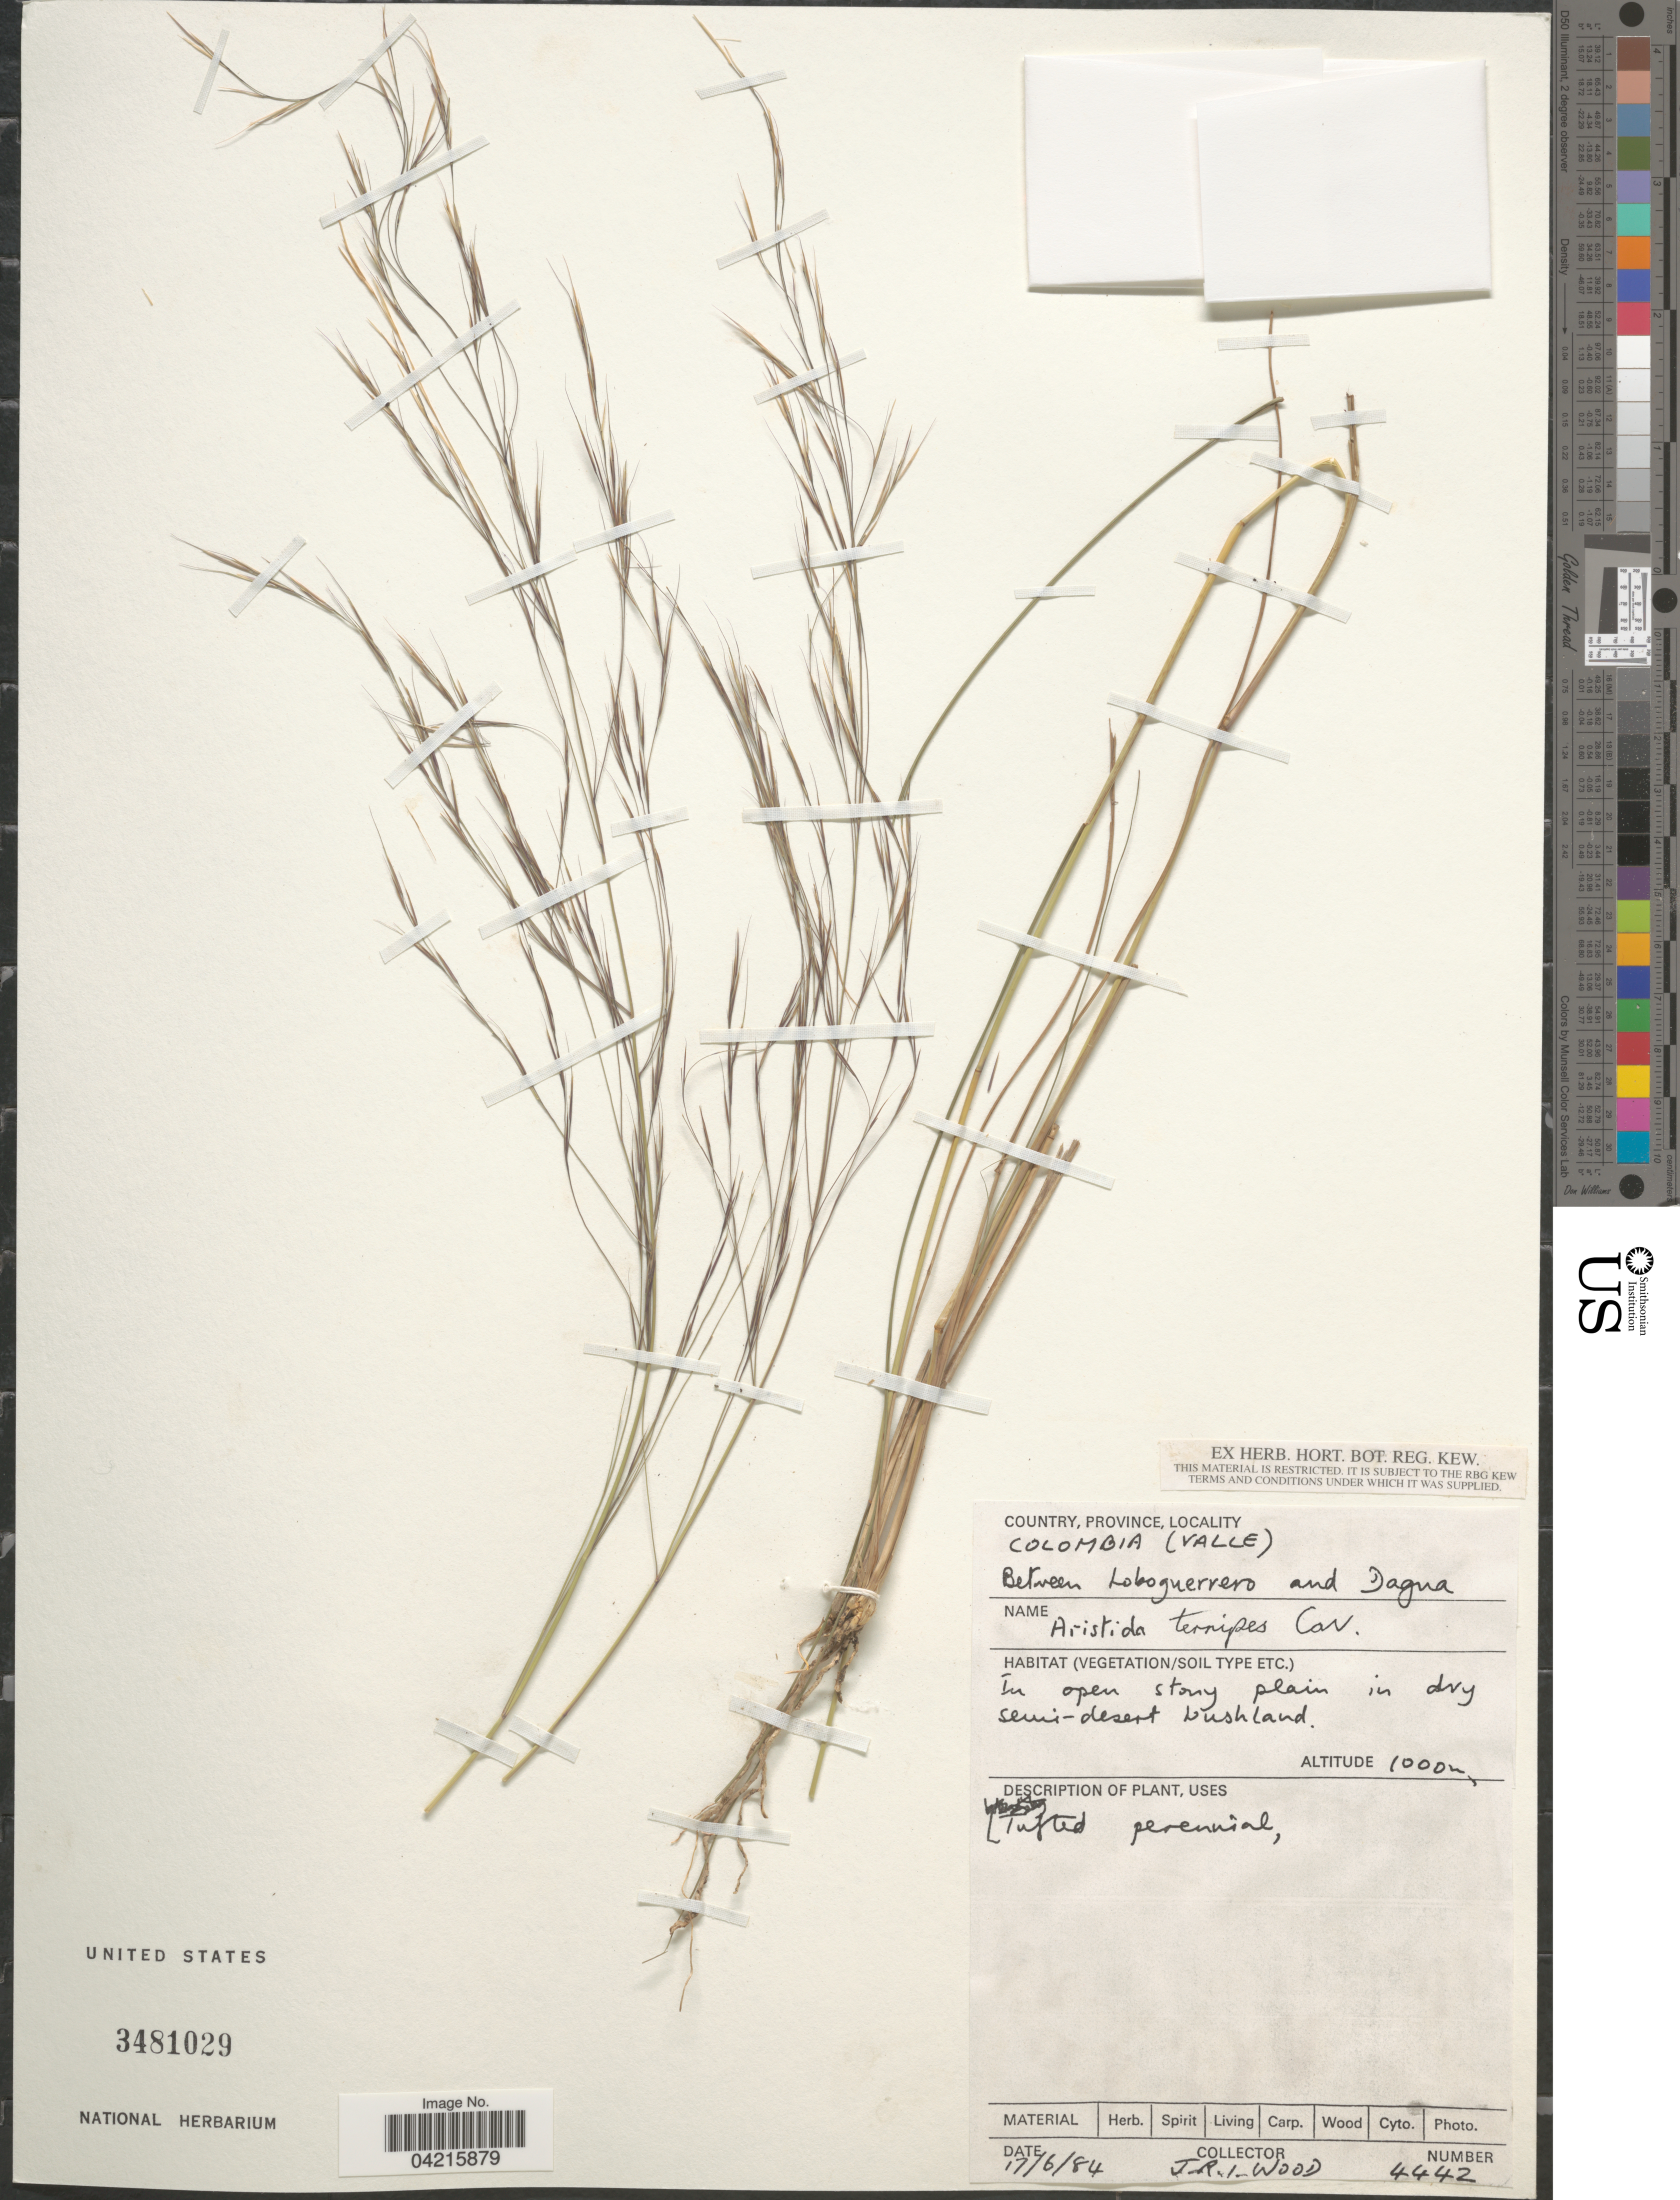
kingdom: Plantae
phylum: Tracheophyta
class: Liliopsida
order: Poales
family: Poaceae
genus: Aristida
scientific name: Aristida ternipes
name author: Cav.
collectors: J. R. I. Wood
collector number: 4442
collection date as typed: Transcribed d/m/y: 17/6/84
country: Colombia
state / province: Valle del Cauca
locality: Province (Valle). Between Loboguerrero and Dagua.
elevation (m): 1000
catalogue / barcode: US 3481029